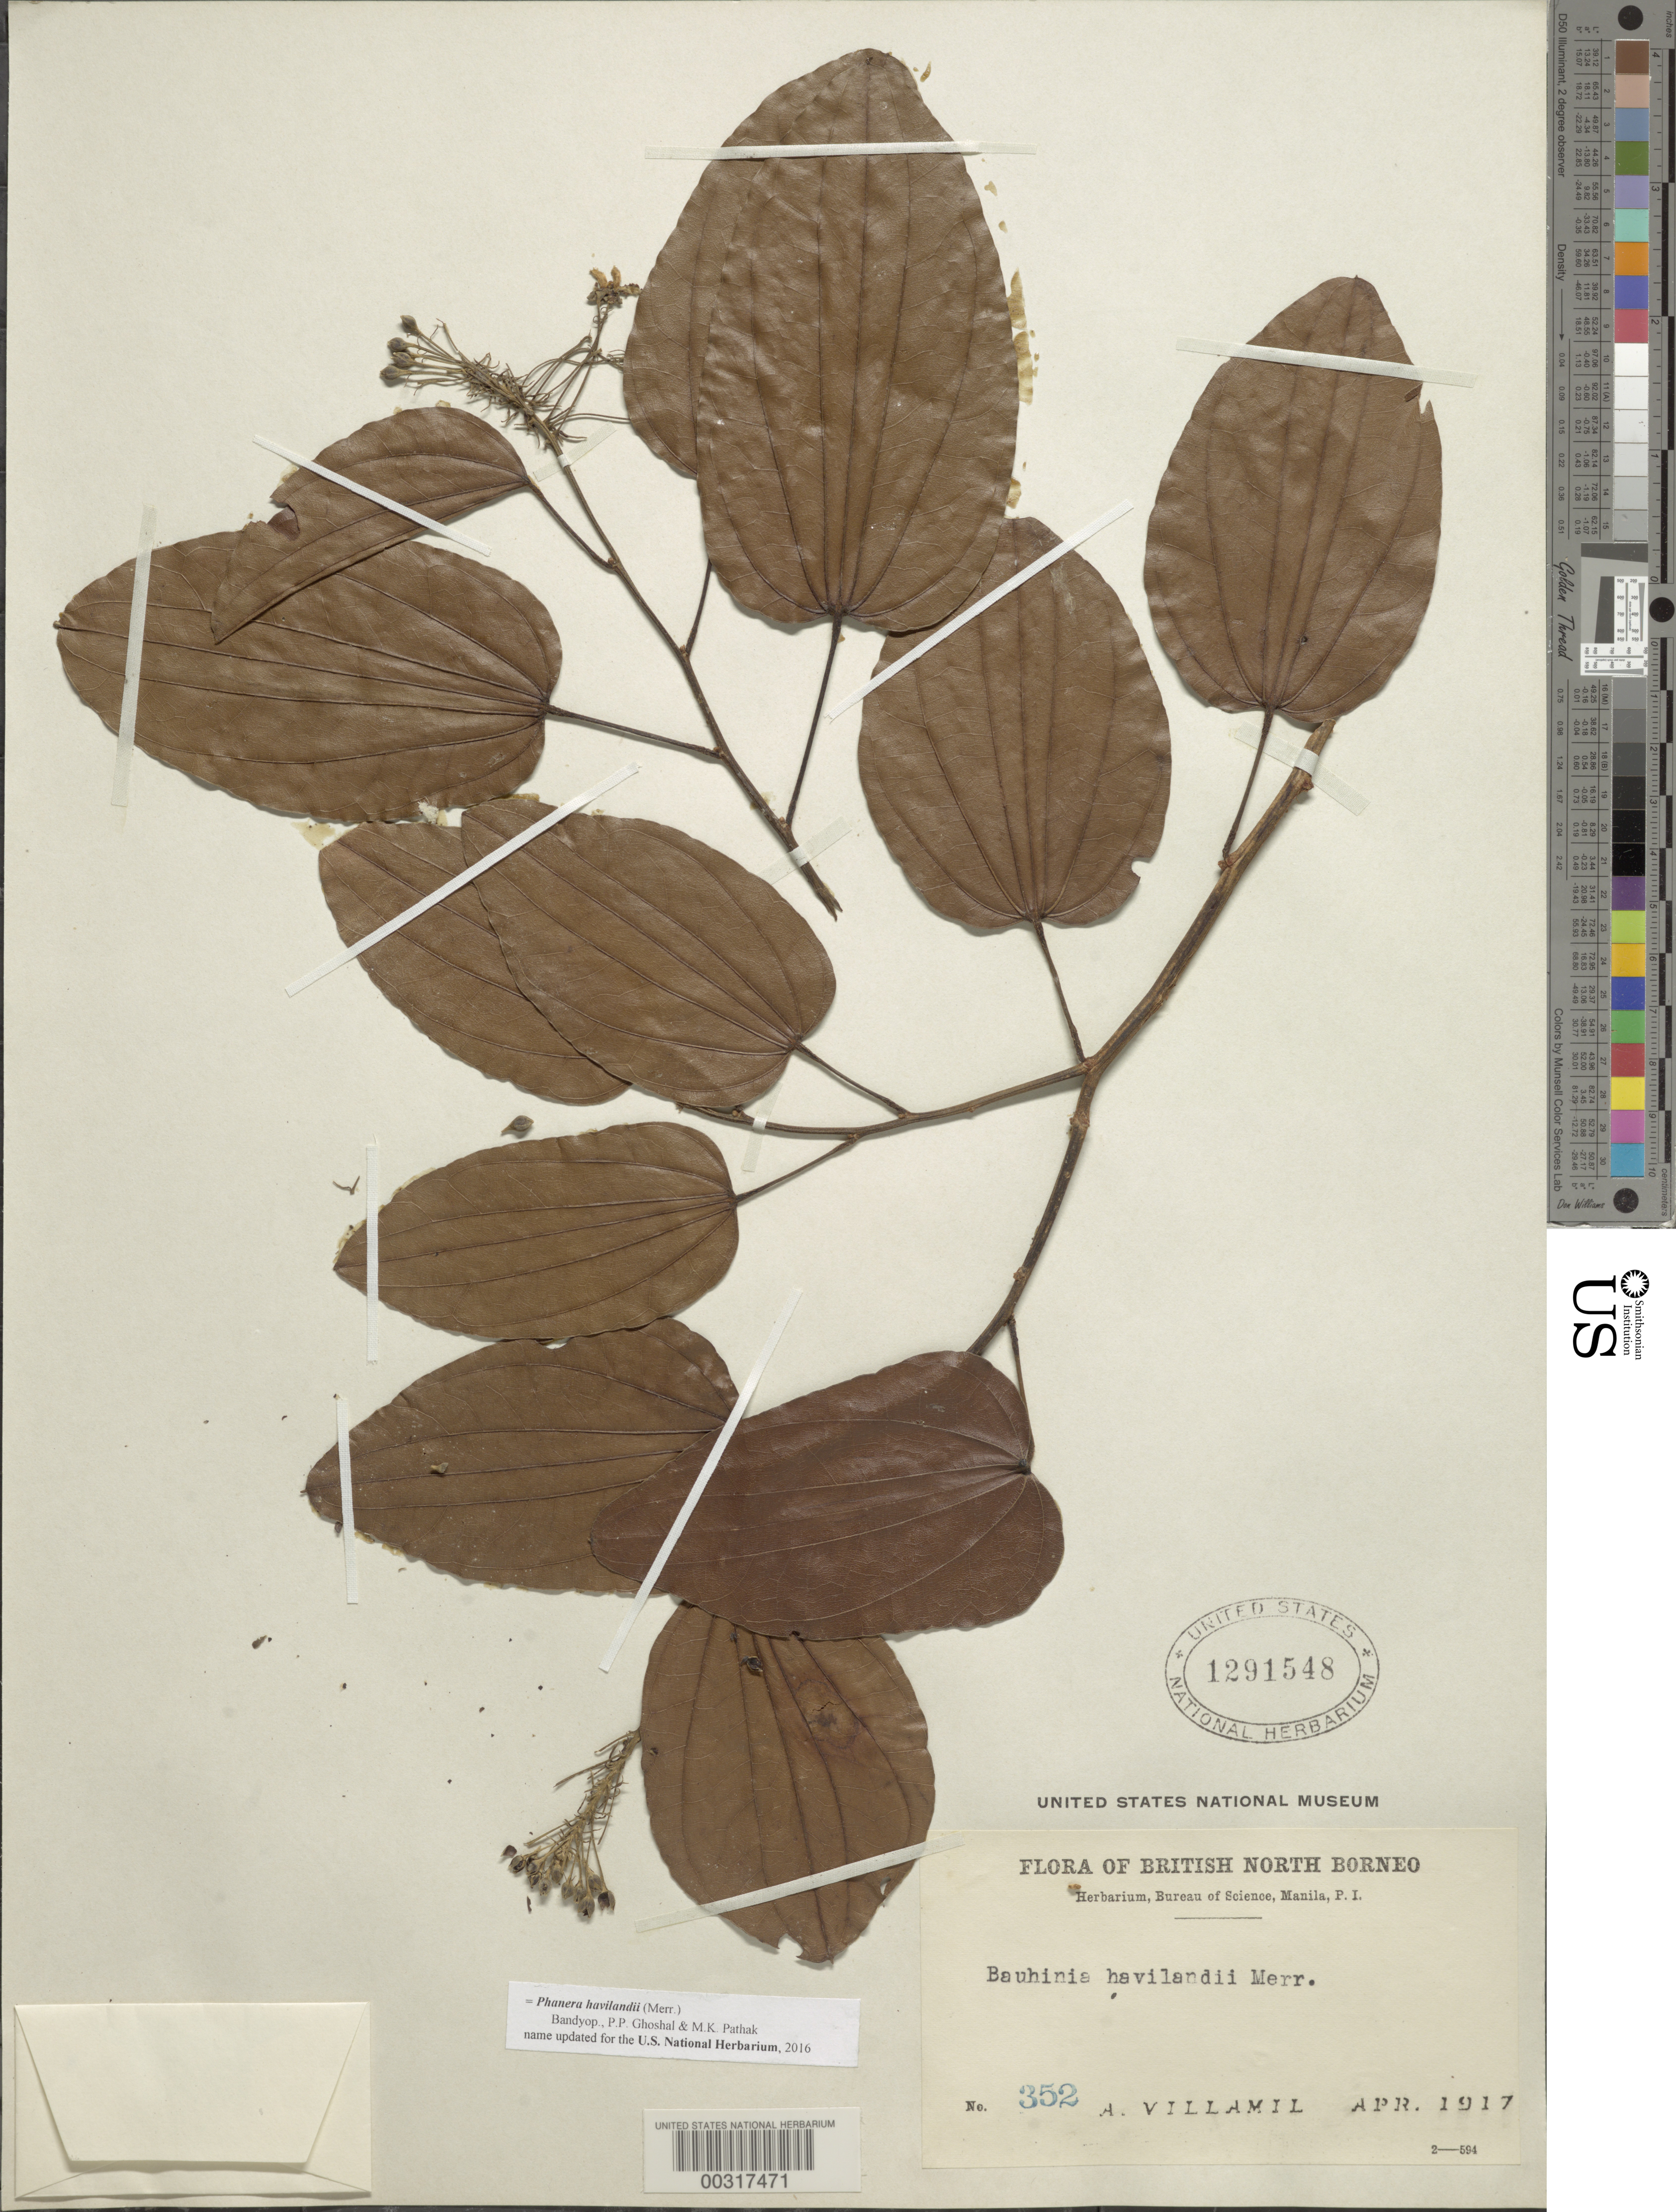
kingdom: Plantae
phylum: Tracheophyta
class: Magnoliopsida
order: Fabales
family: Fabaceae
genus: Phanera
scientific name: Phanera havilandii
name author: (Merr.) Bandyop.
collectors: A. Villamil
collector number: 352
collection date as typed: Apr 1917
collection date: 1917-04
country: Malaysia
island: Borneo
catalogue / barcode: US 1291548